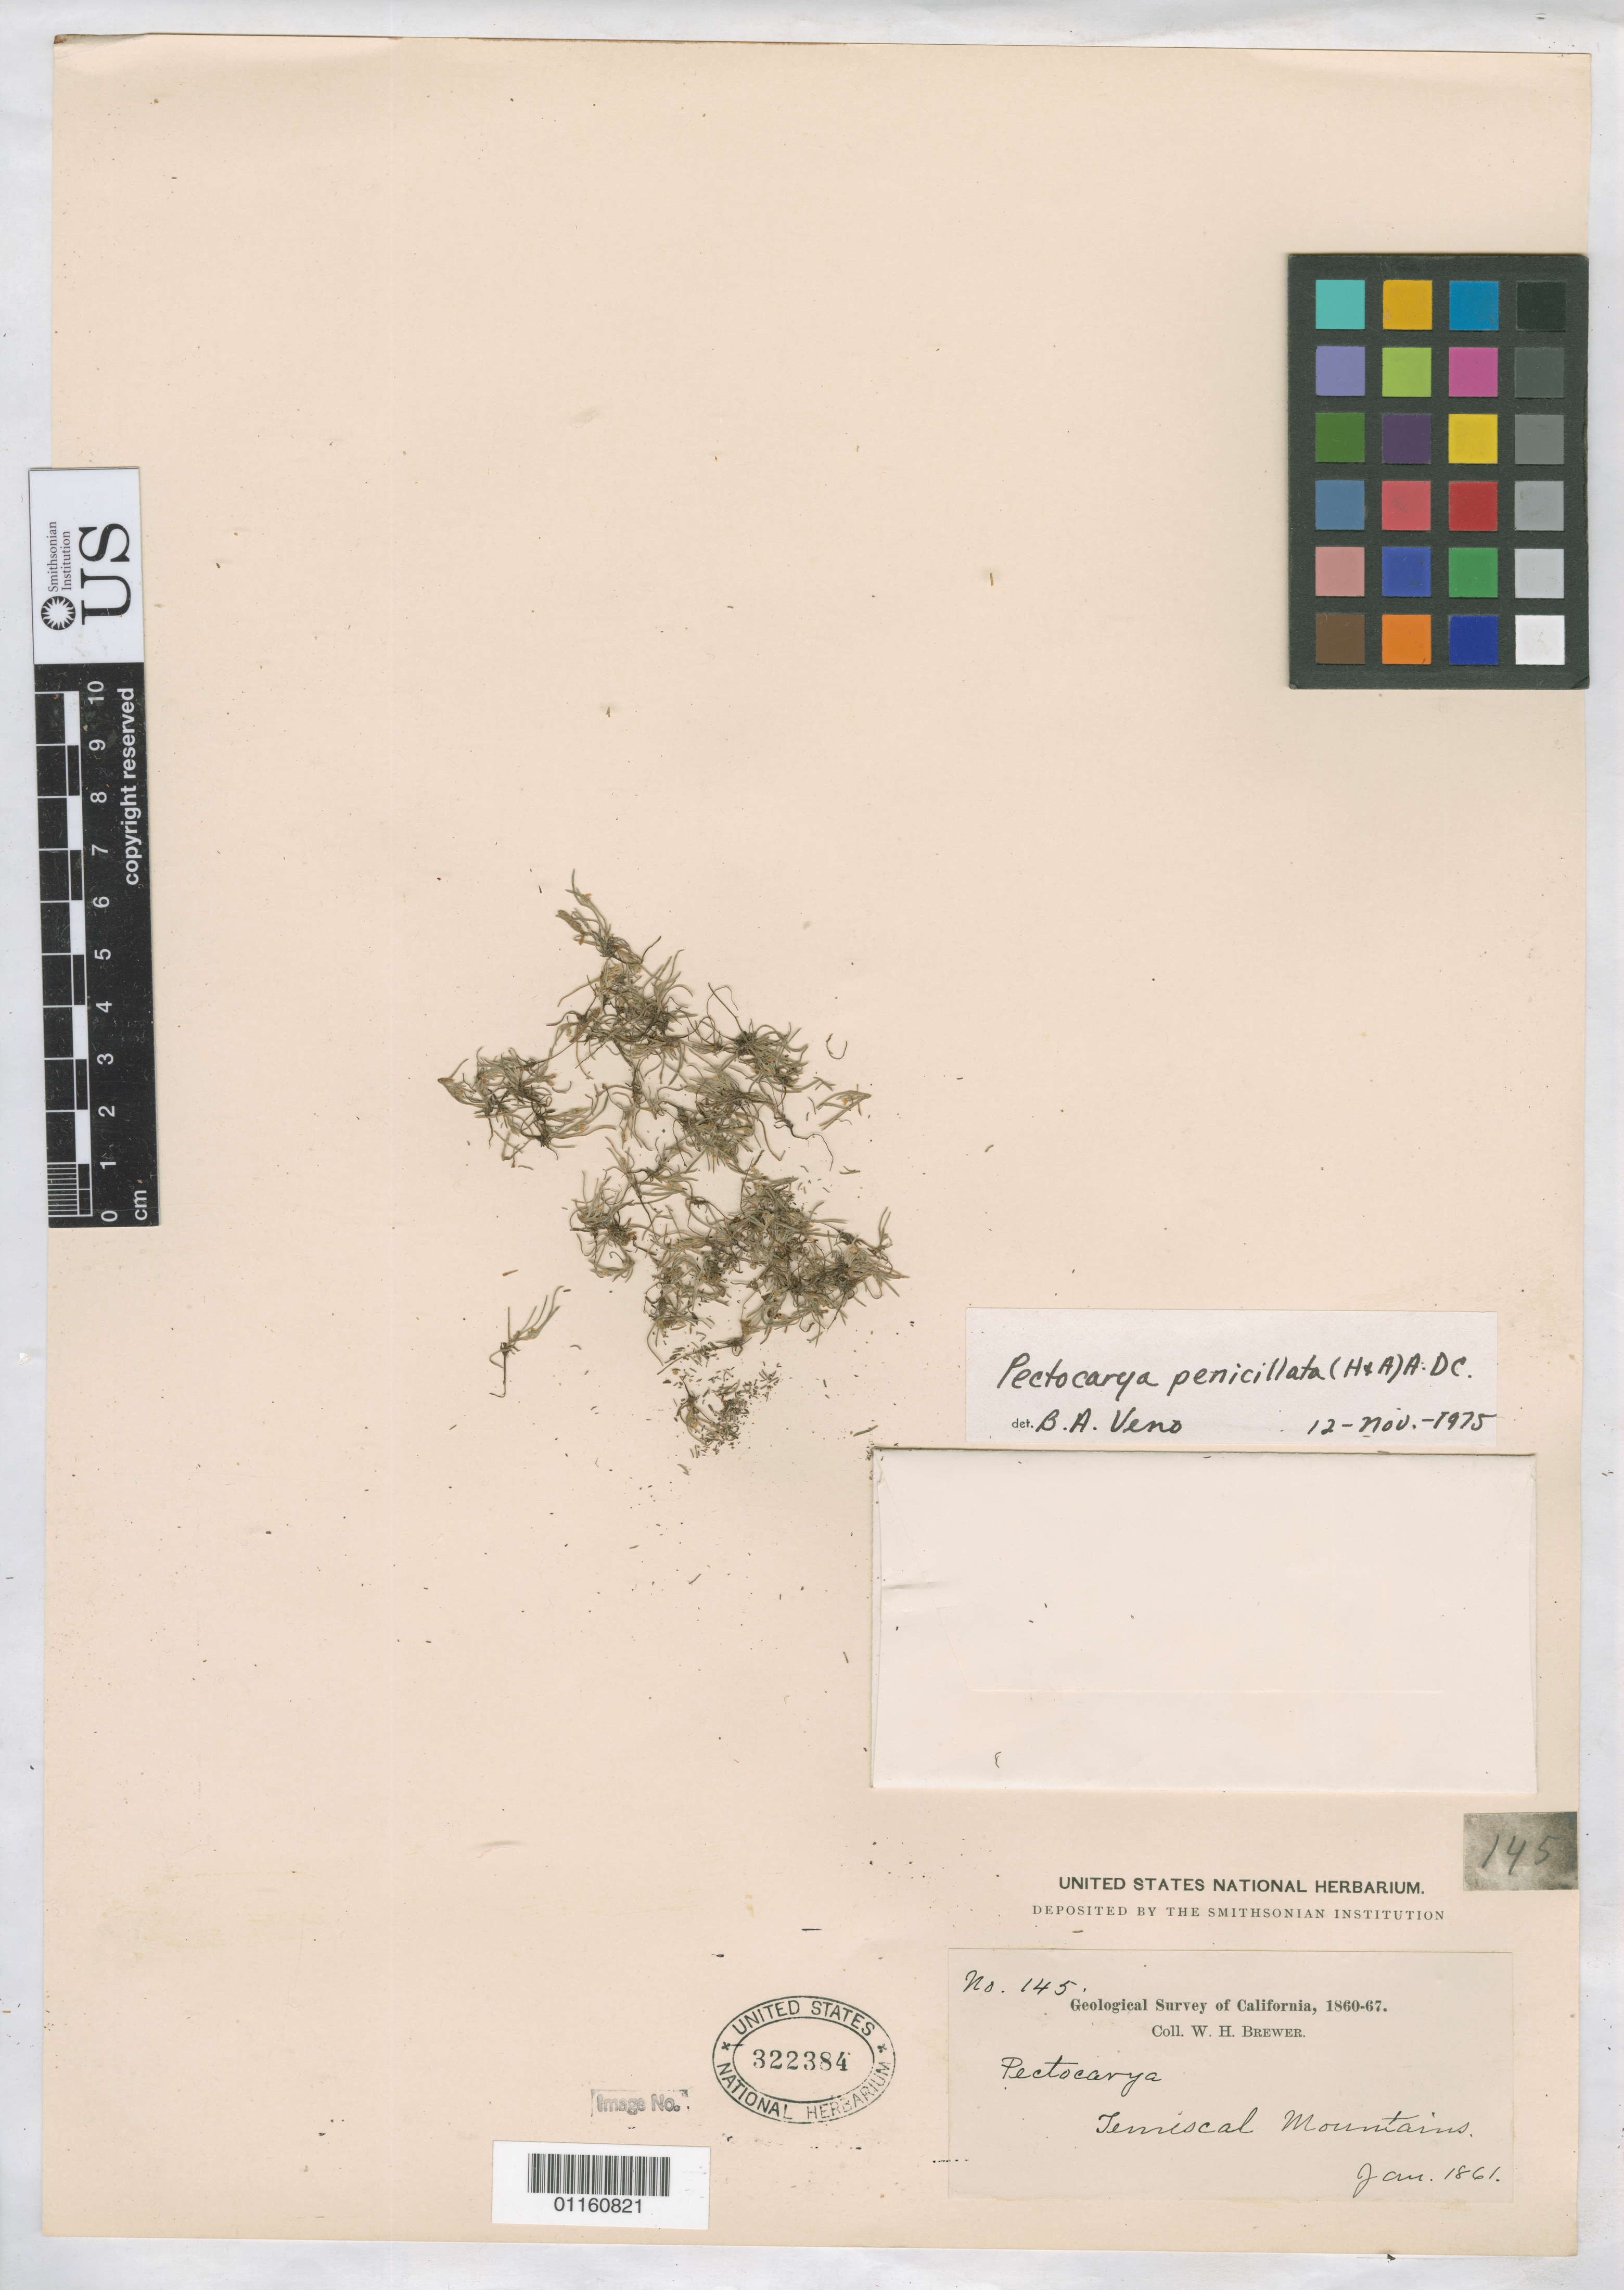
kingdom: Plantae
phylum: Tracheophyta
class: Magnoliopsida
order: Boraginales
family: Boraginaceae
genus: Pectocarya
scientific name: Pectocarya penicillata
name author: Hook. & Arn.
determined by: Veno, B.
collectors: W. H. Brewer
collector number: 145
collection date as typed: Jun 1861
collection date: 1861-06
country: United States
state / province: California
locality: Temescal Mountains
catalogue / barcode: US 322384